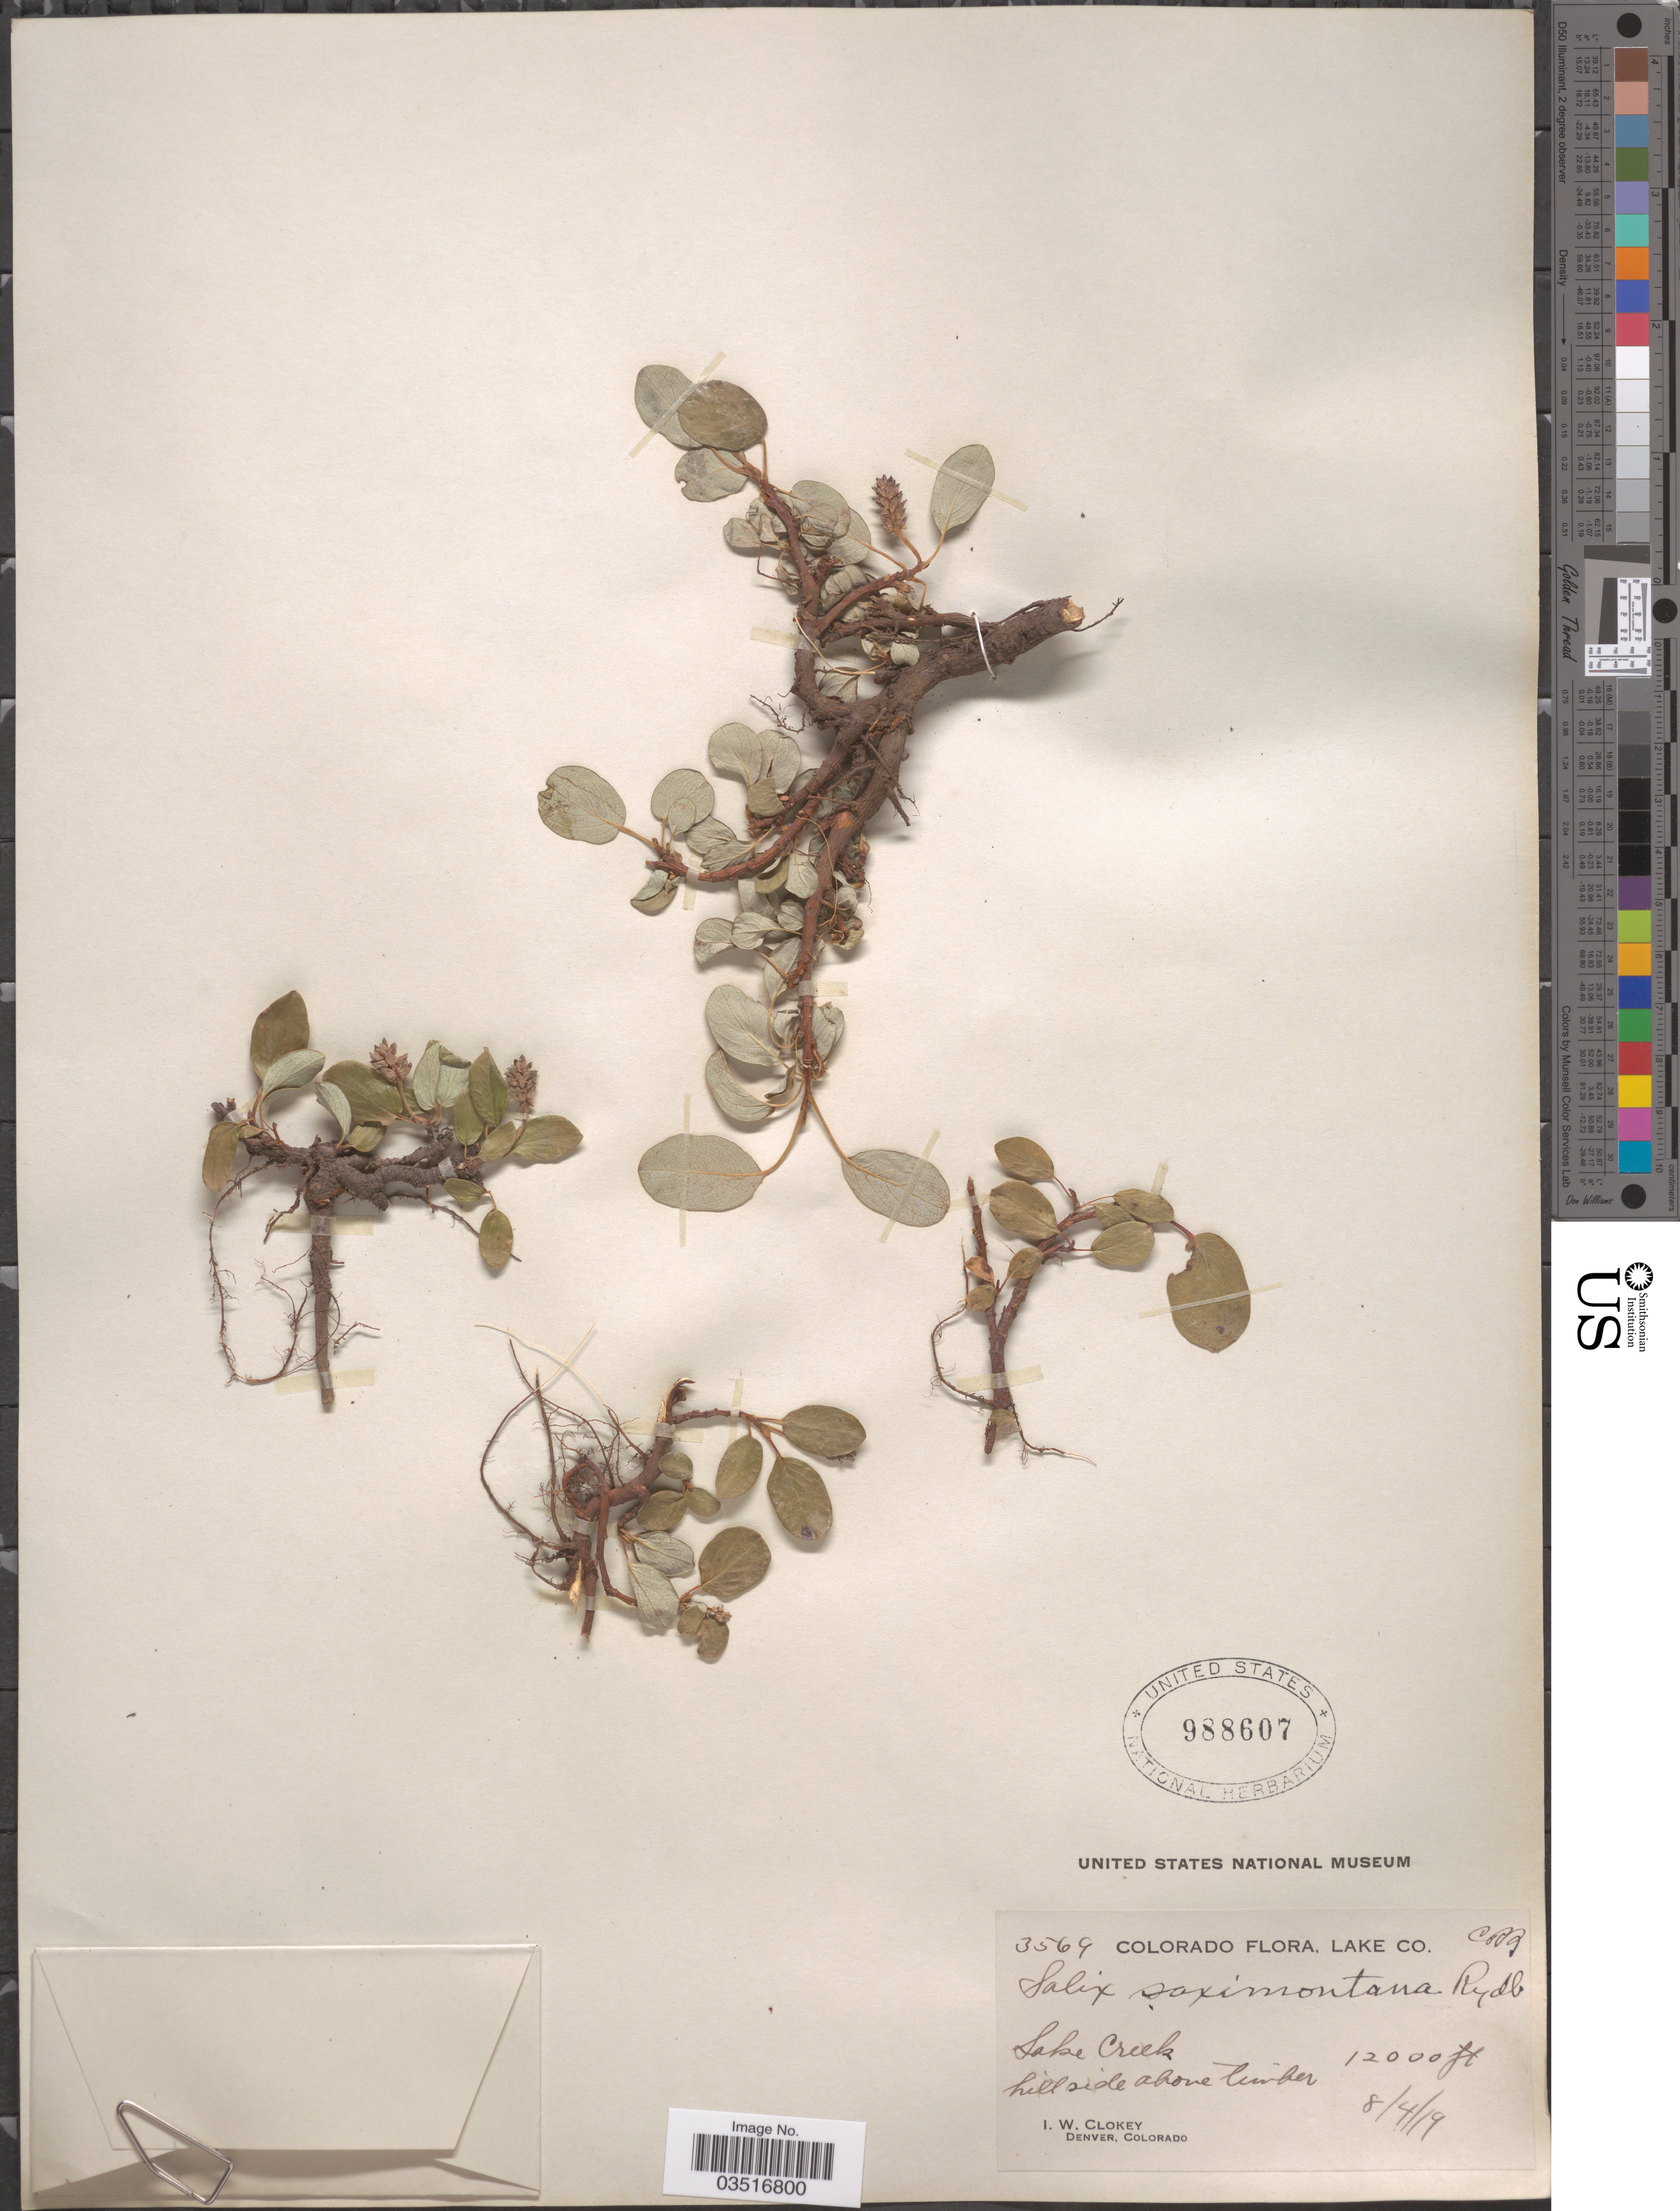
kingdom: Plantae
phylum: Tracheophyta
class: Magnoliopsida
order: Malpighiales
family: Salicaceae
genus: Salix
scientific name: Salix saximontana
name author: Rydb.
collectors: I. W. Clokey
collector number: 3569*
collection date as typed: Transcribed d/m/y: 4/8/19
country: United States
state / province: Colorado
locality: Lake Co. Lake Creek hillside above timber.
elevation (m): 3658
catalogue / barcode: US 988607